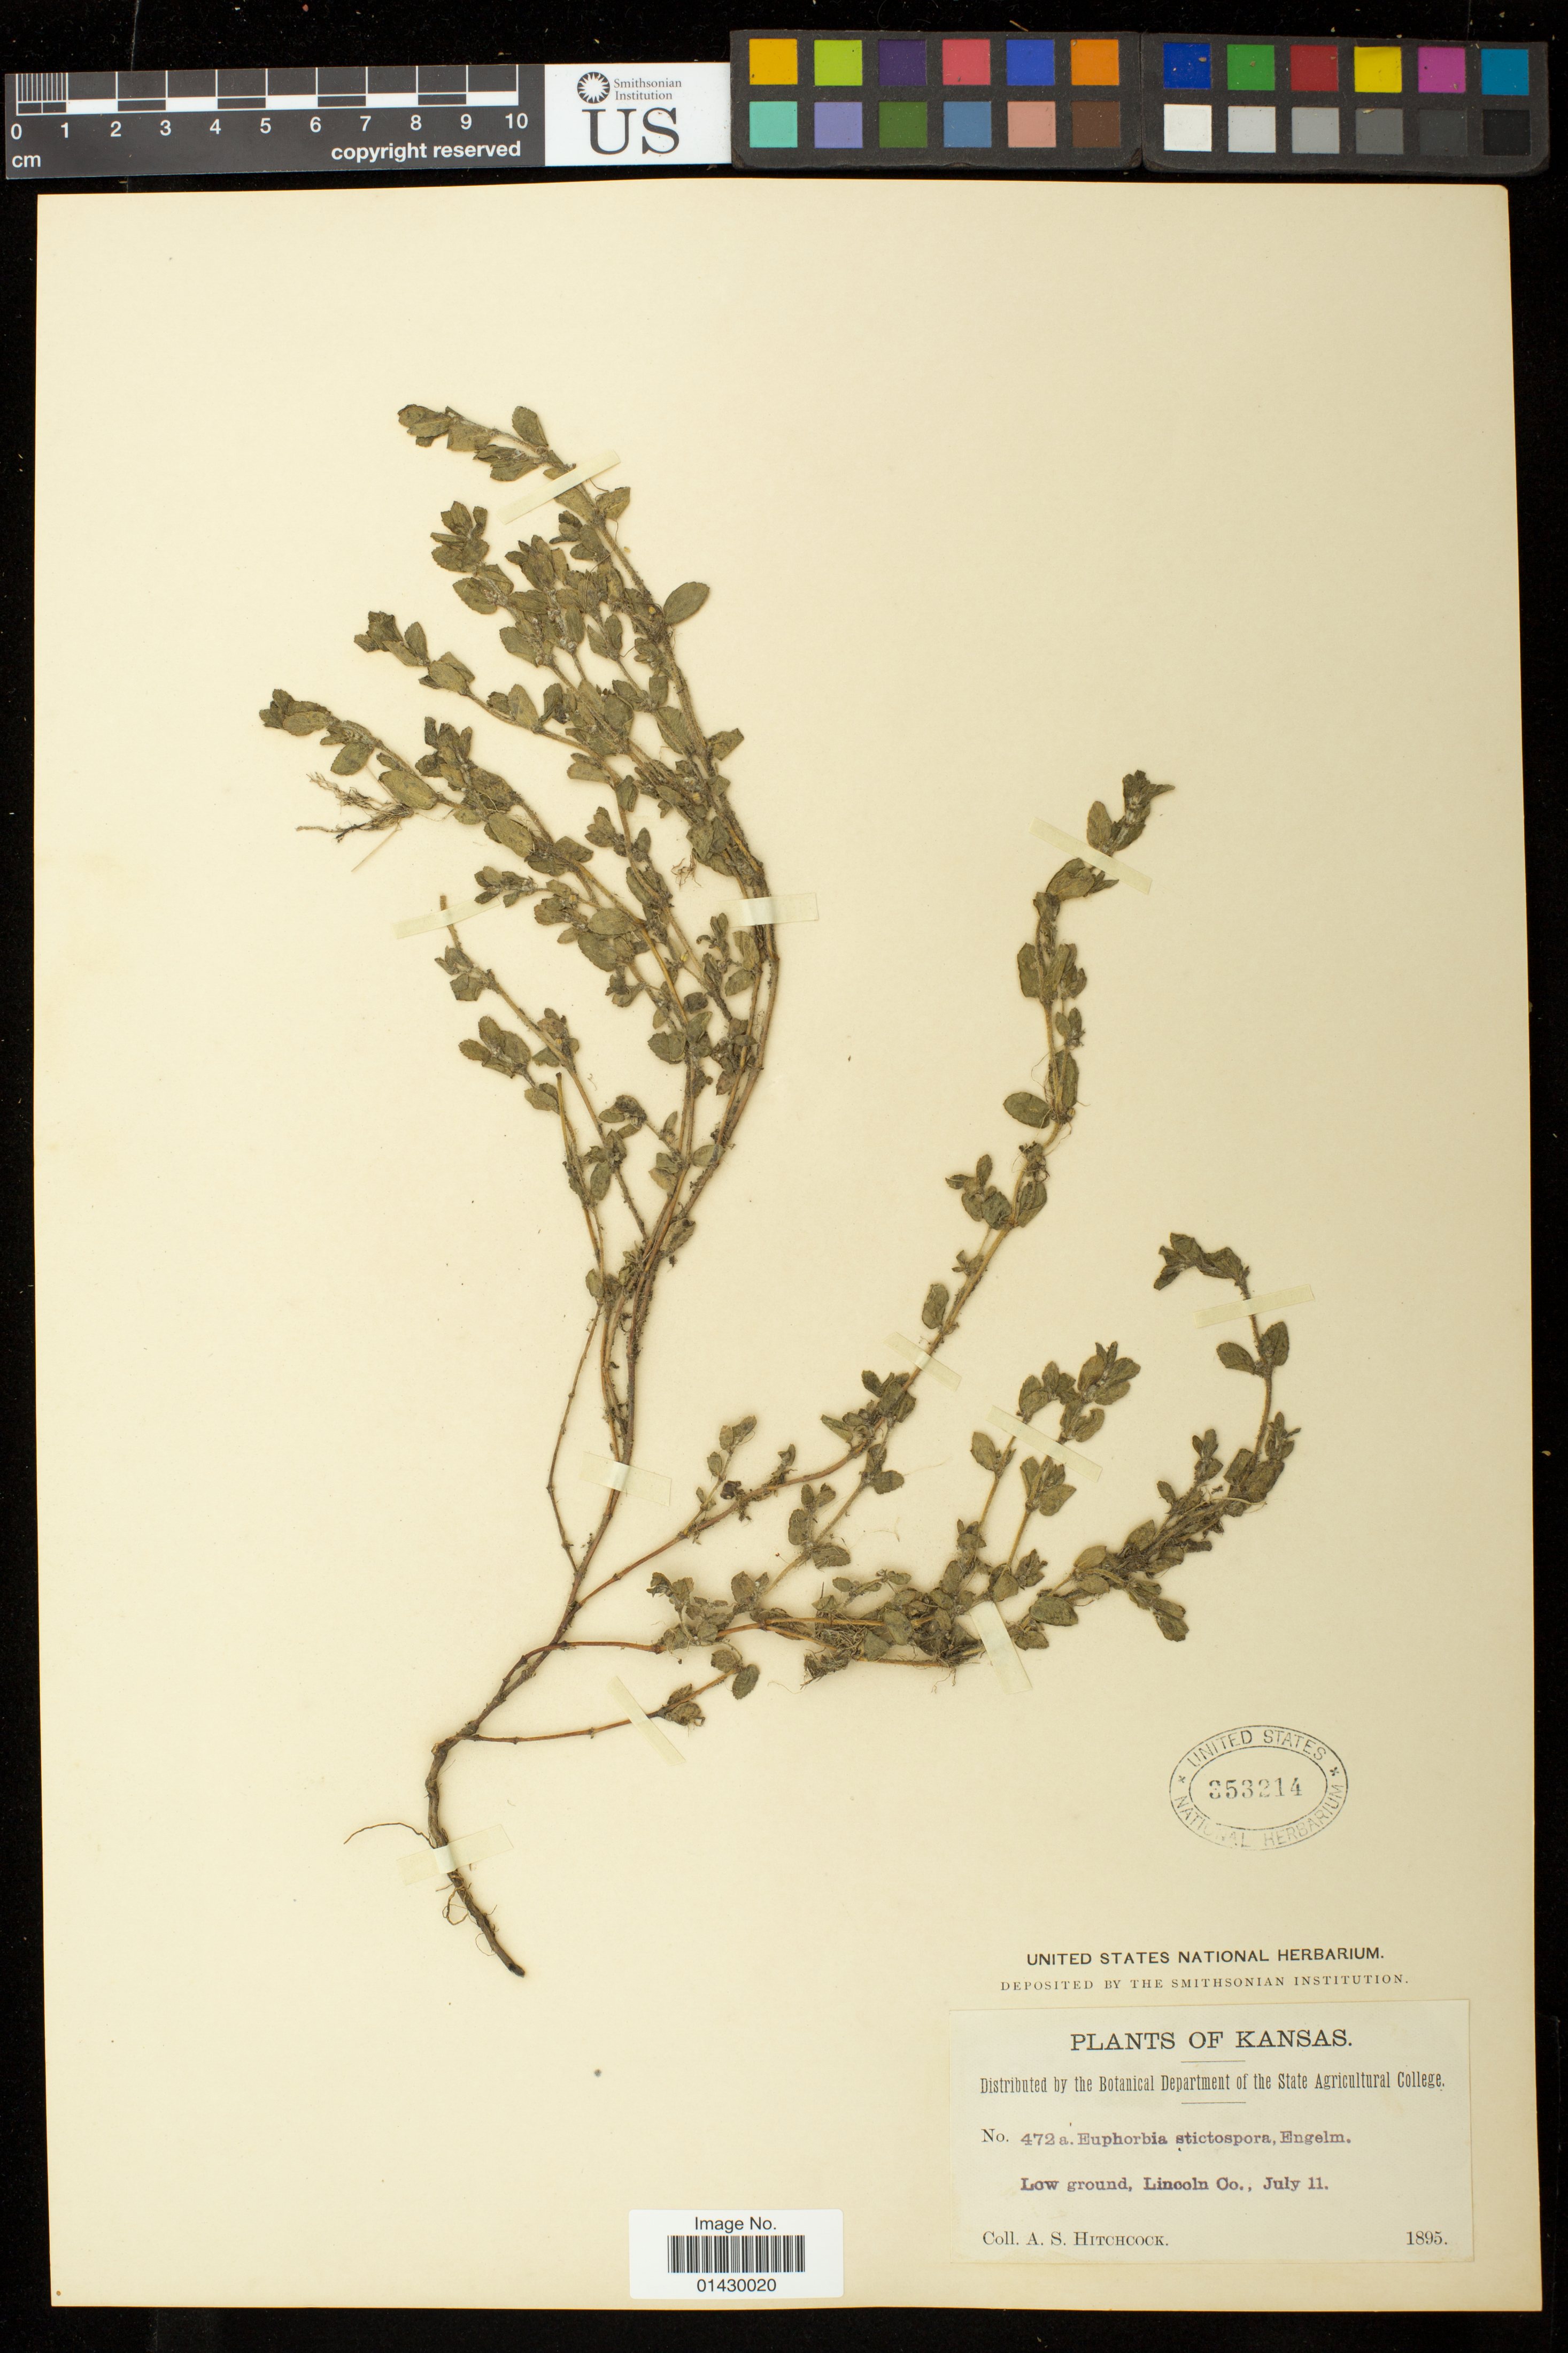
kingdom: Plantae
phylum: Tracheophyta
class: Magnoliopsida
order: Malpighiales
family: Euphorbiaceae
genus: Euphorbia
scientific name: Euphorbia stictospora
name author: Engelm.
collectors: A. S. Hitchcock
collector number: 472a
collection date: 1895-07-11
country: United States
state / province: Kansas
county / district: Lincoln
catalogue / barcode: US 353214